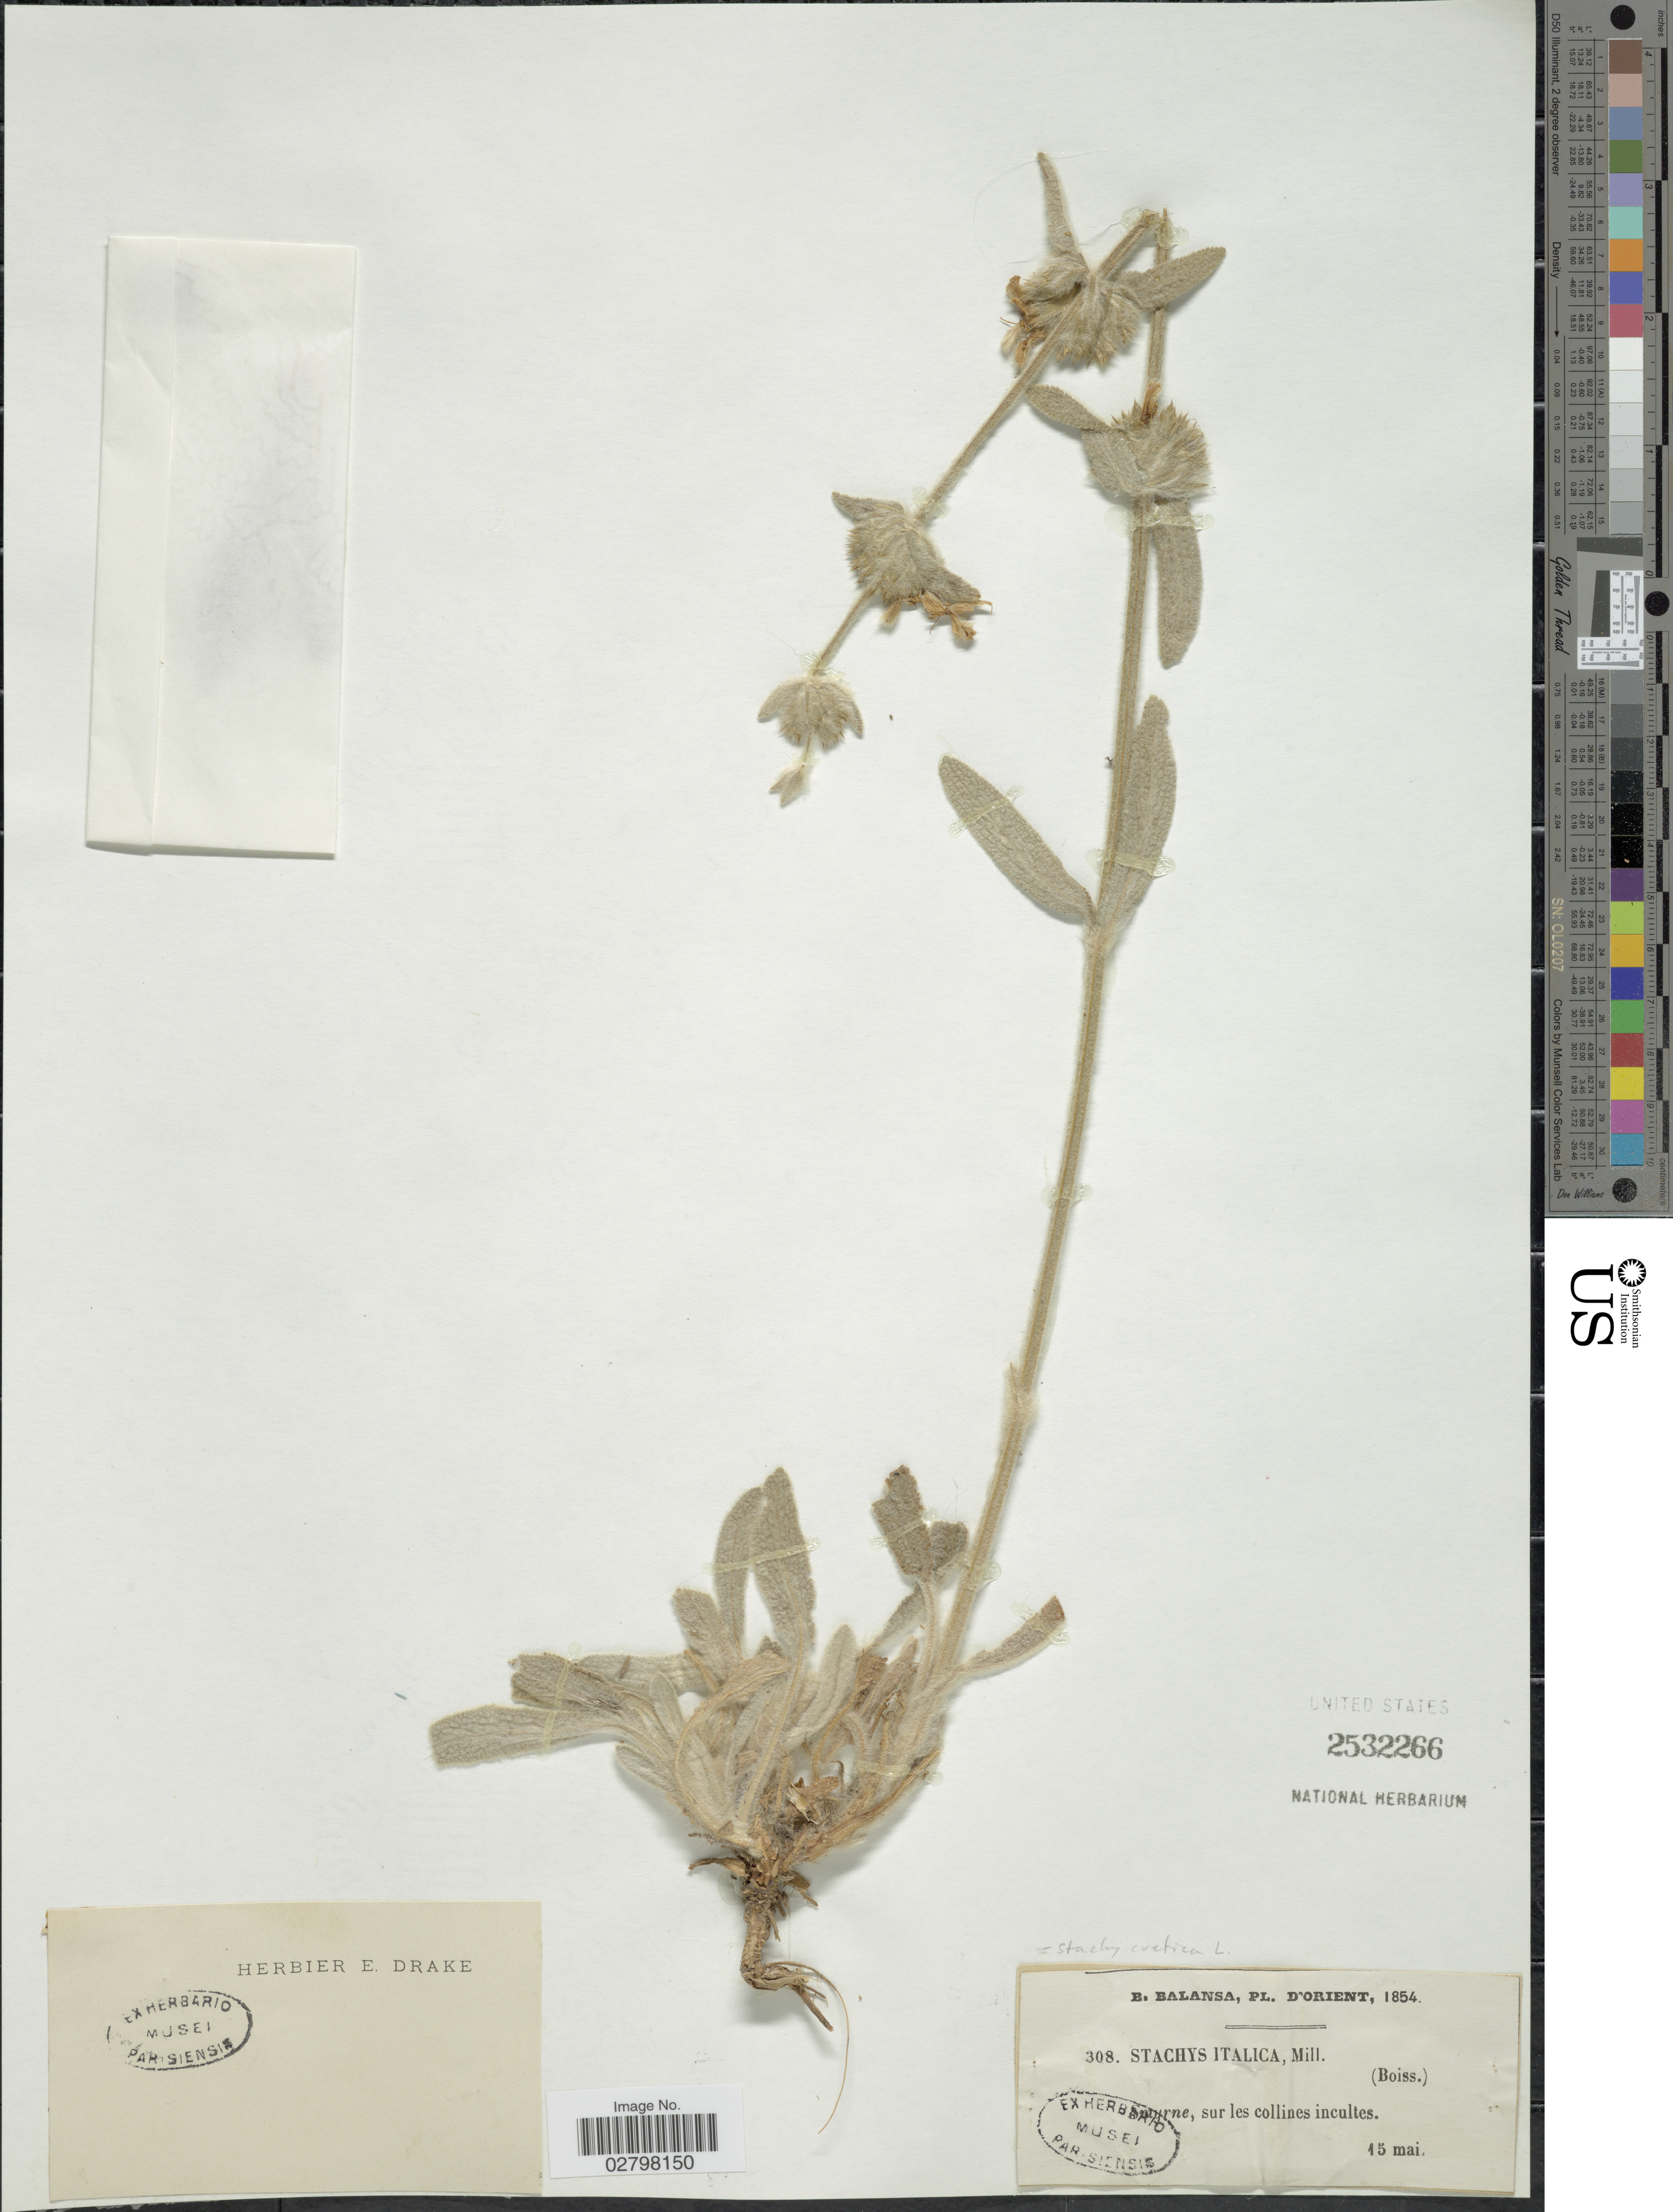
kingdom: Plantae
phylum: Tracheophyta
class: Magnoliopsida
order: Lamiales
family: Lamiaceae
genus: Stachys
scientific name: Stachys cretica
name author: L.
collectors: B. Balansa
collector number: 308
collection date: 1854-05-15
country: Turkey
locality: Orient. Smyrne, sur les collines incultes.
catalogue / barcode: US 2532266